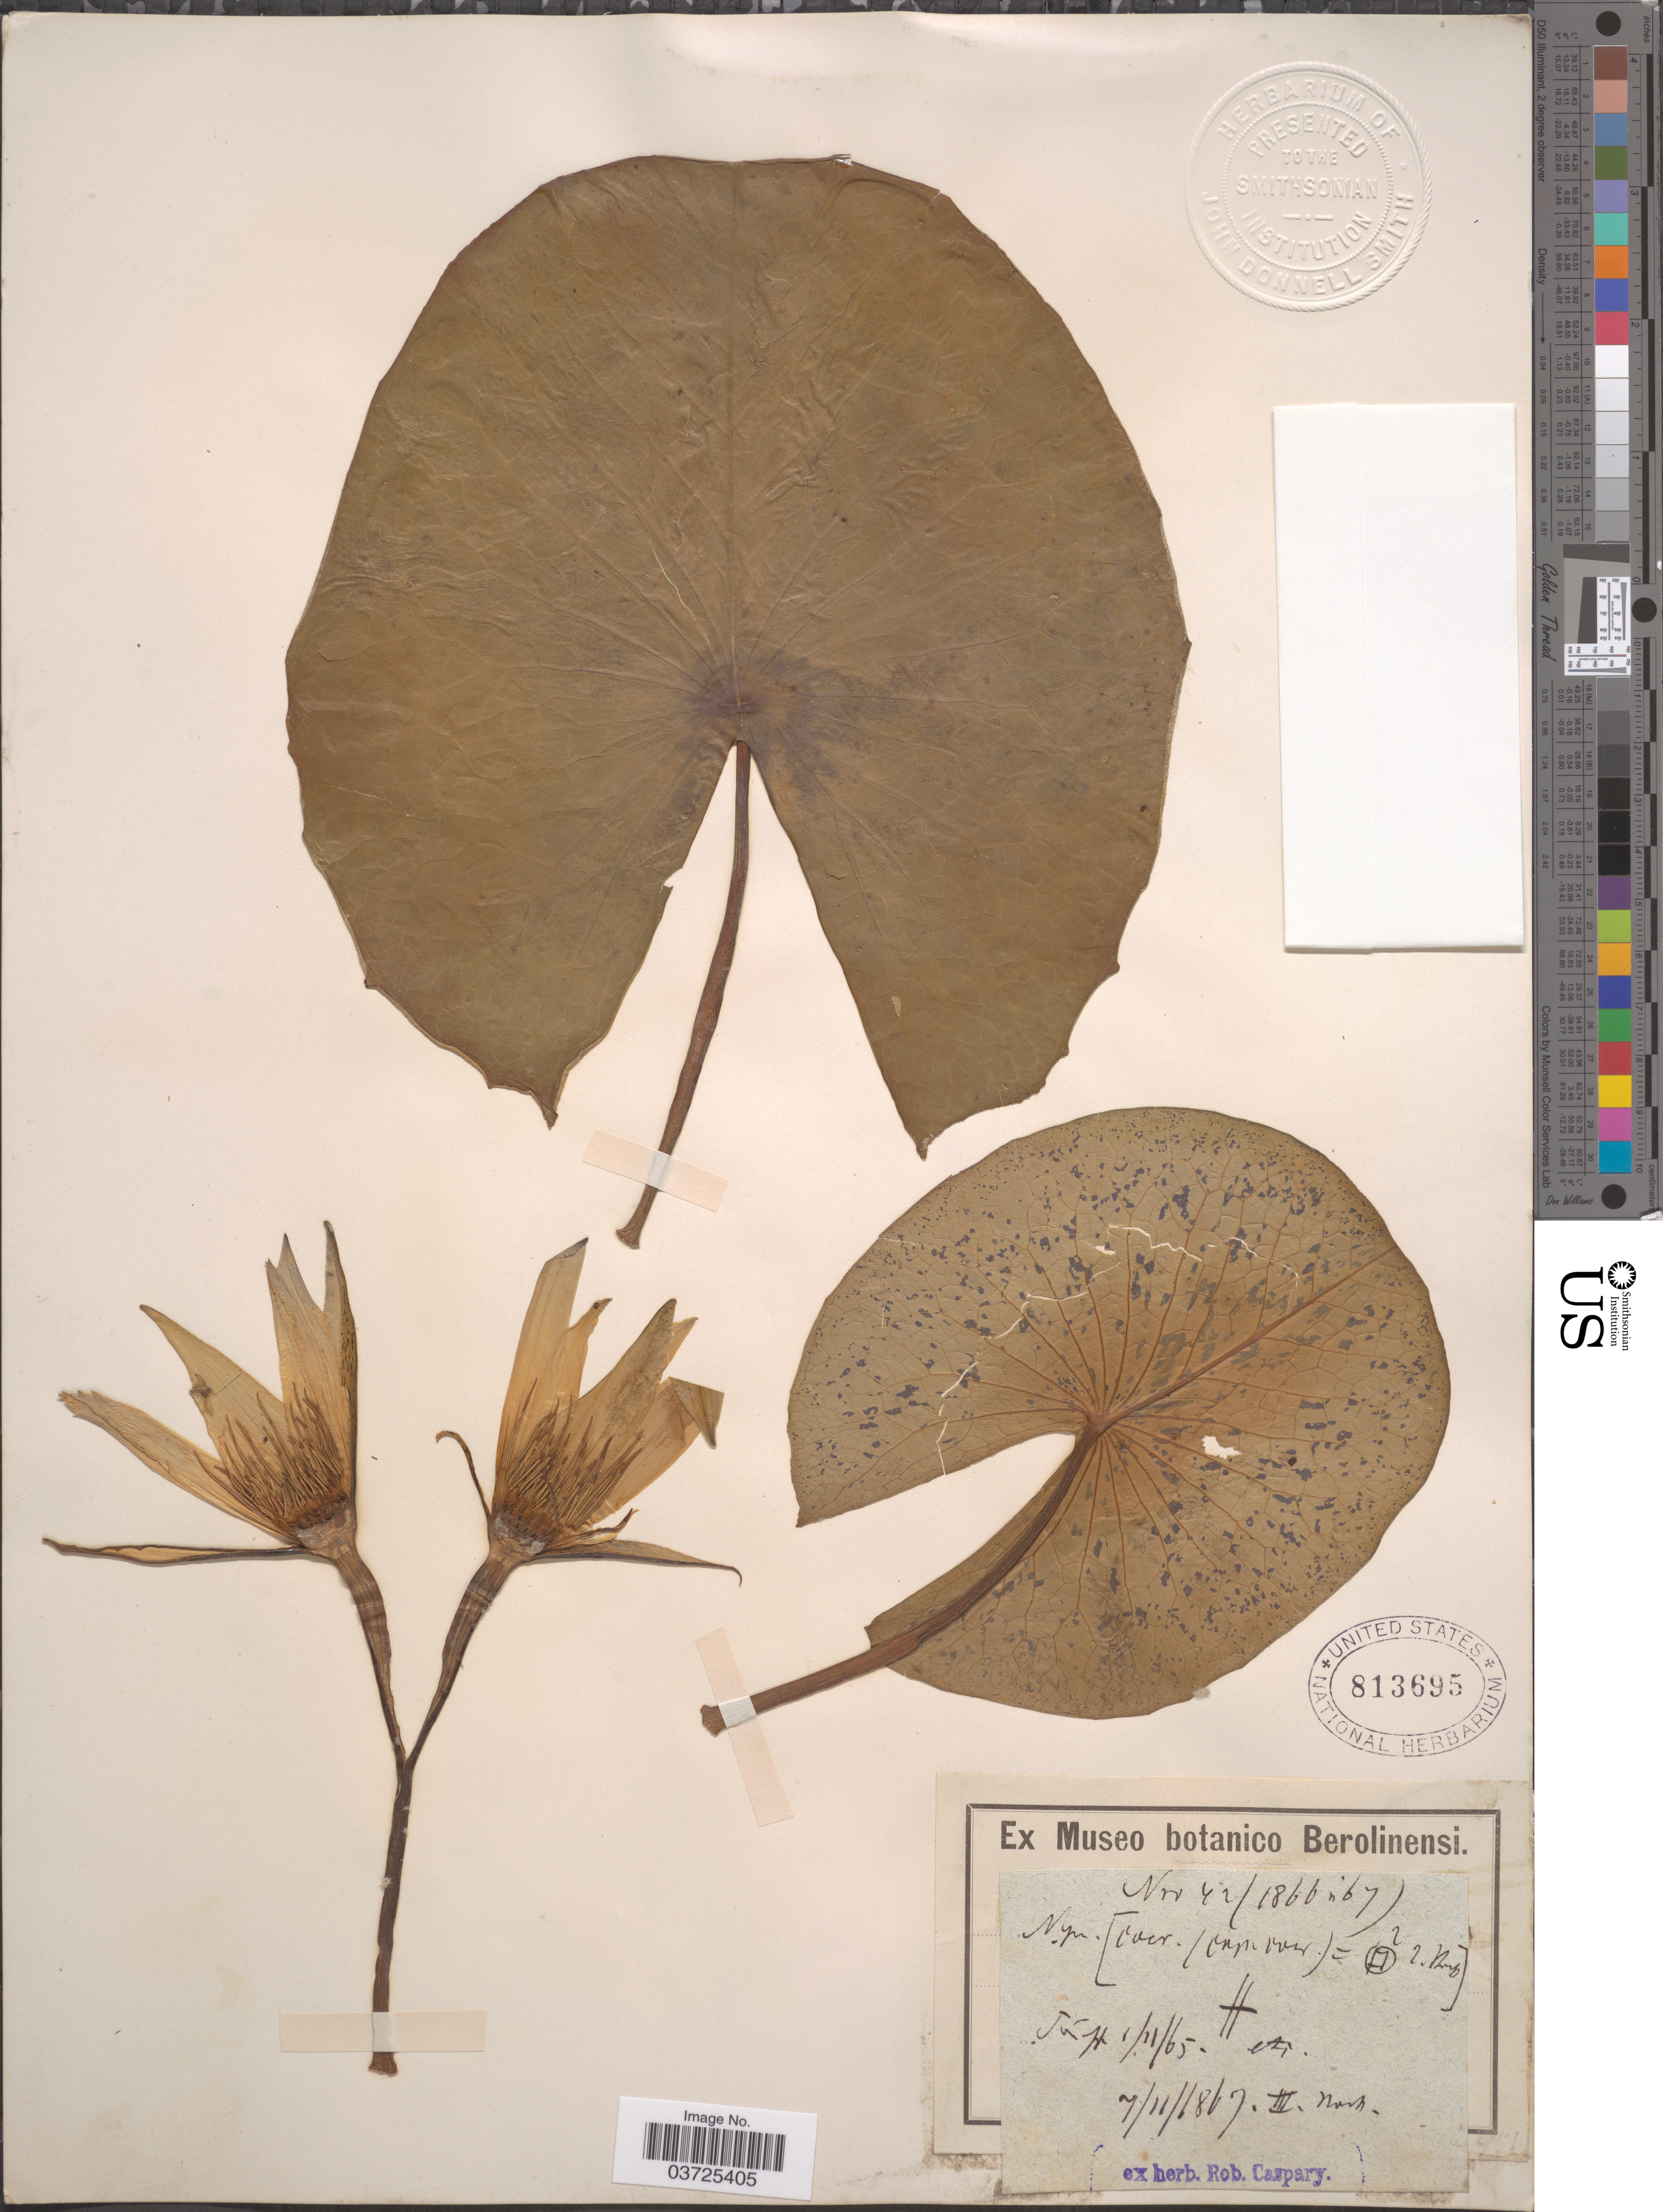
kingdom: Plantae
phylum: Tracheophyta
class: Magnoliopsida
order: Nymphaeales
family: Nymphaeaceae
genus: Nymphaea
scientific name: Nymphaea sp.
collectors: ex herb. Rob. Caspary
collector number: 42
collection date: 1867-11-07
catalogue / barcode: US 813695